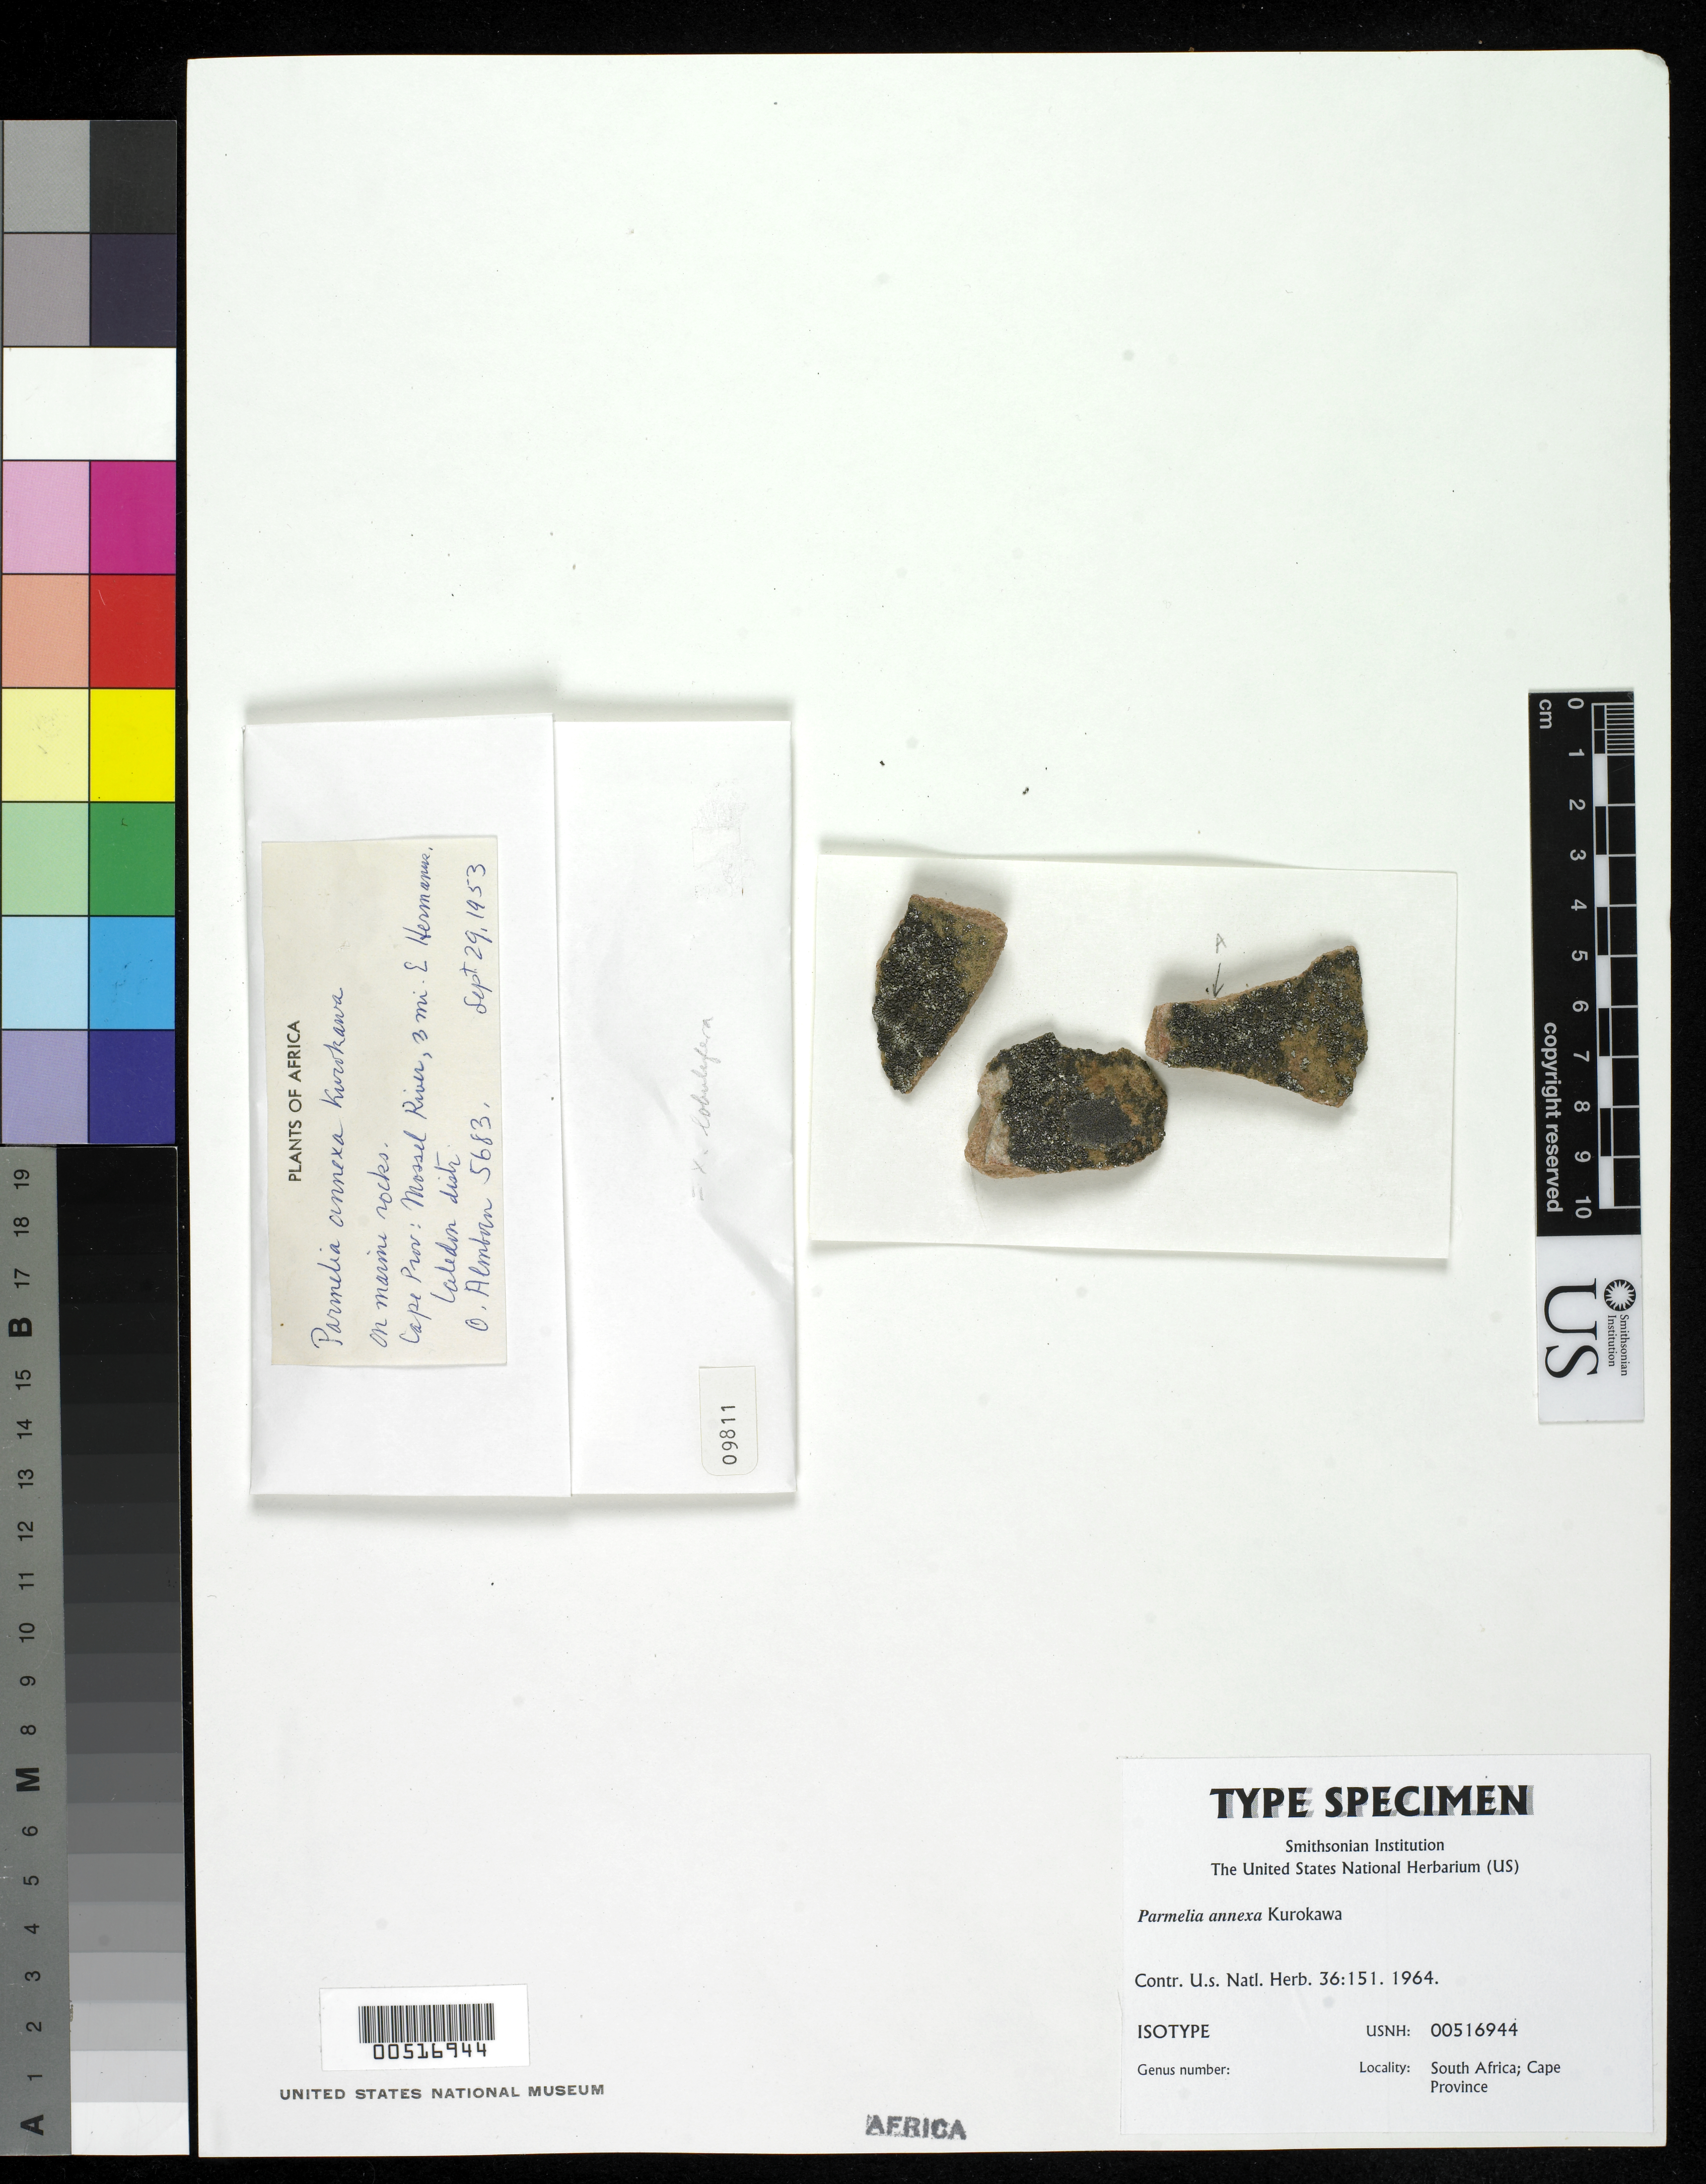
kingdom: Fungi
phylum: Ascomycota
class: Lecanoromycetes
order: Lecanorales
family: Parmeliaceae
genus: Parmelia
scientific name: Parmelia annexa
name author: Kurok.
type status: Isotype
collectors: O. Almborn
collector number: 5683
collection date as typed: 29 Sep 1953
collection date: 1953-09-29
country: South Africa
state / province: Western Cape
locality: Mossel River, 3 mi E of Hermanus. Laledon.